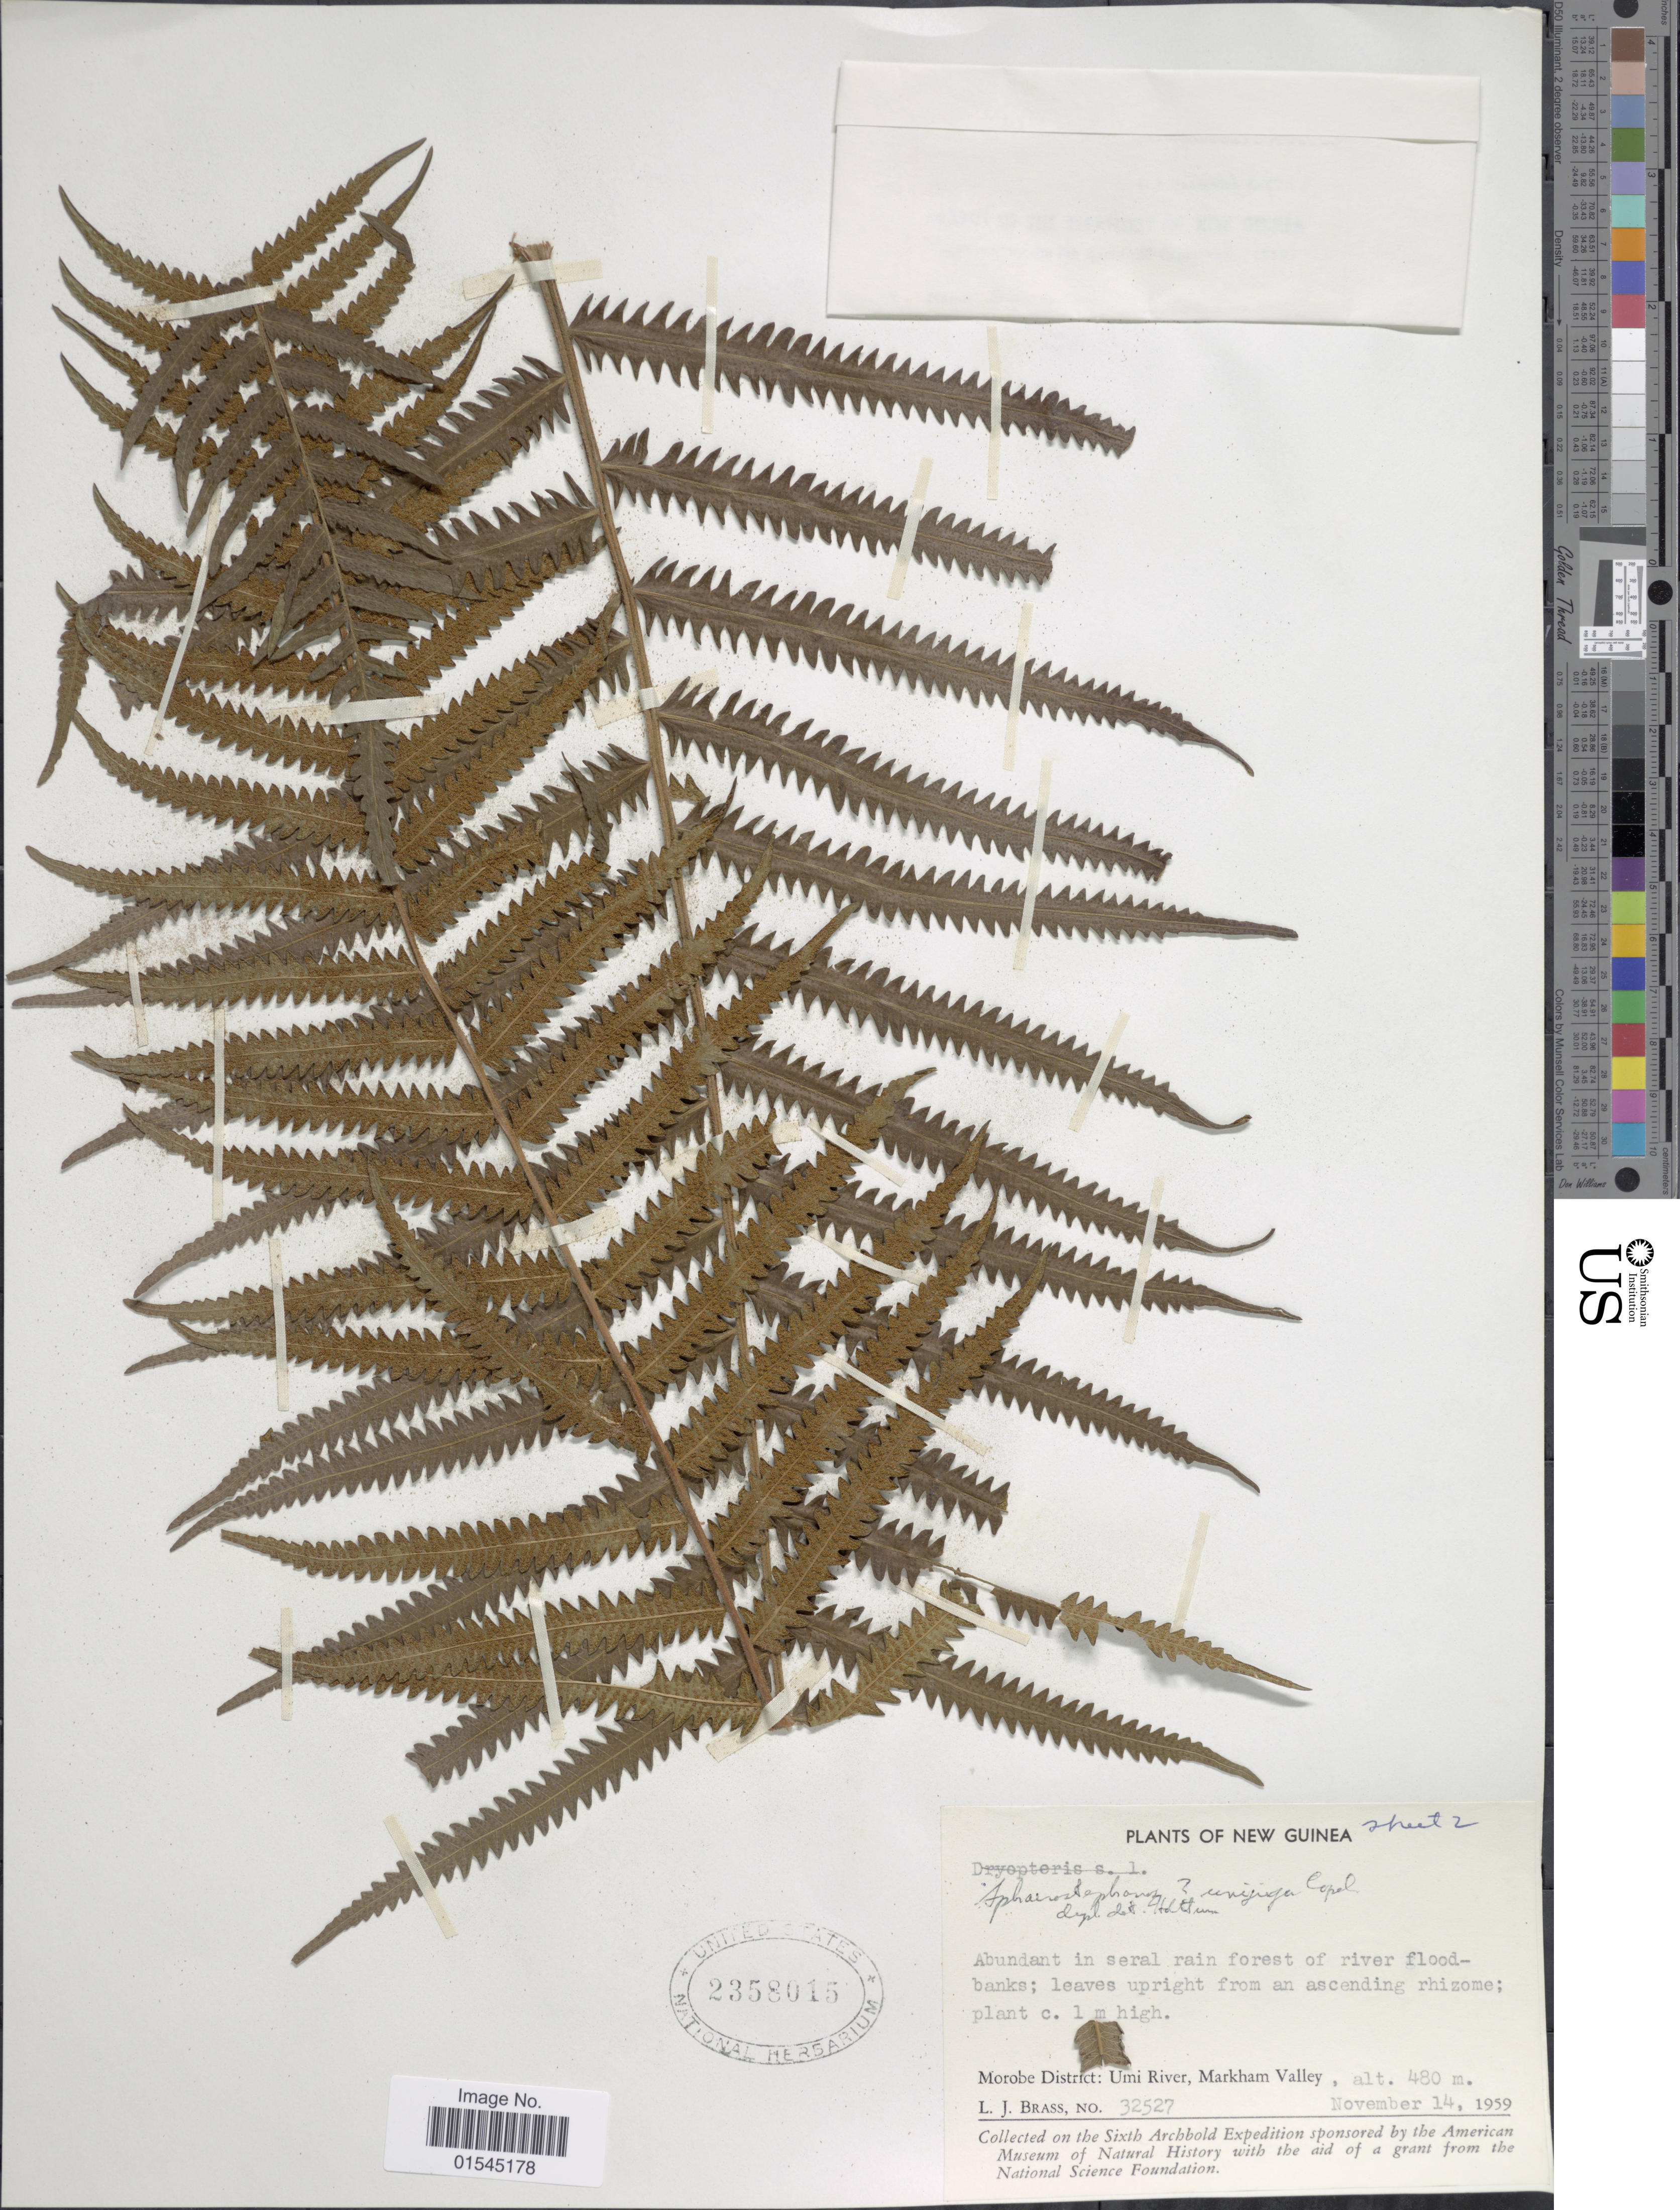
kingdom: Plantae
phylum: Tracheophyta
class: Polypodiopsida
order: Polypodiales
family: Thelypteridaceae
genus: Sphaerostephanos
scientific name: Sphaerostephanos unijuga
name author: Copel.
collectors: L. J. Brass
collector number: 32527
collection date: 1959-11-24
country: Papua New Guinea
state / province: Morobe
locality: New Guinea. Morobe District: Umi River, Markham Valley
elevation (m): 480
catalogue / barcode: US 2358015